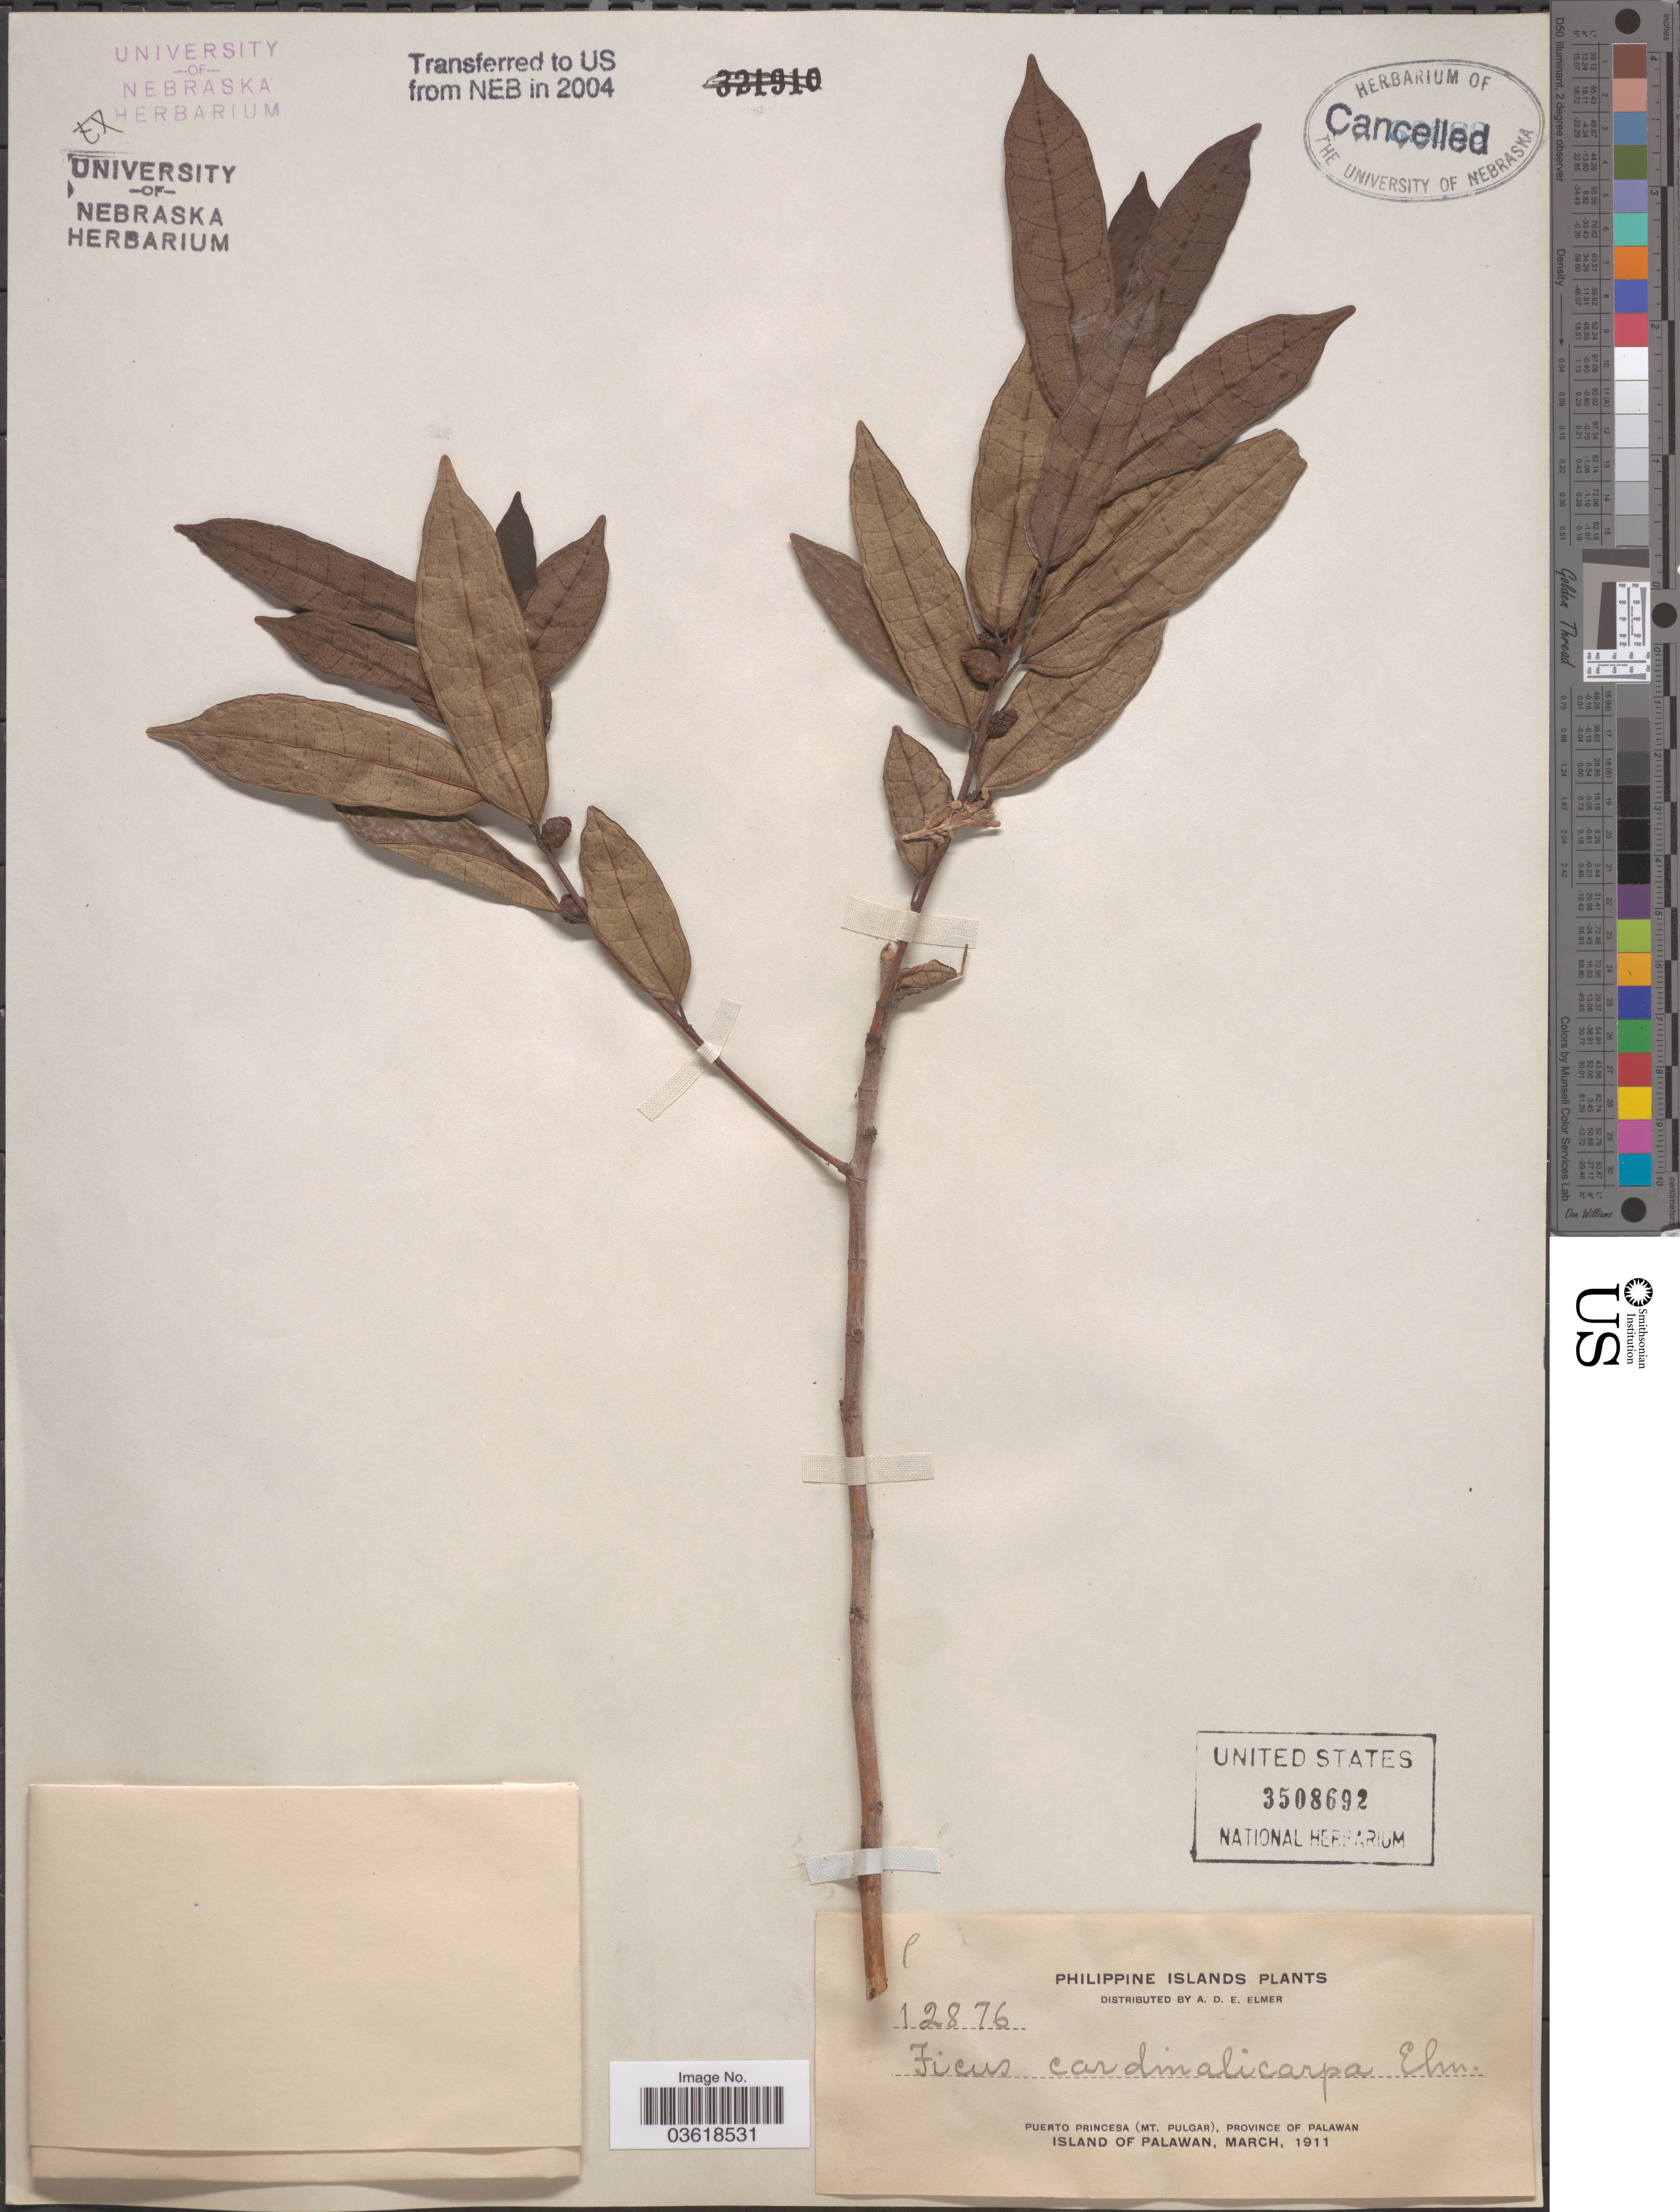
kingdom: Plantae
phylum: Tracheophyta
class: Magnoliopsida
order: Rosales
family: Moraceae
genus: Ficus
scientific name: Ficus cardinalicarpa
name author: Elmer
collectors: A. D. E. Elmer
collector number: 12876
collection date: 1911-03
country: Philippines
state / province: Mimaropa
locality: Philippine Islands. Puerto Princesa (Mt. Pulgar), Province of Palawan. Island of Palawan.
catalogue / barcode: US 3508692